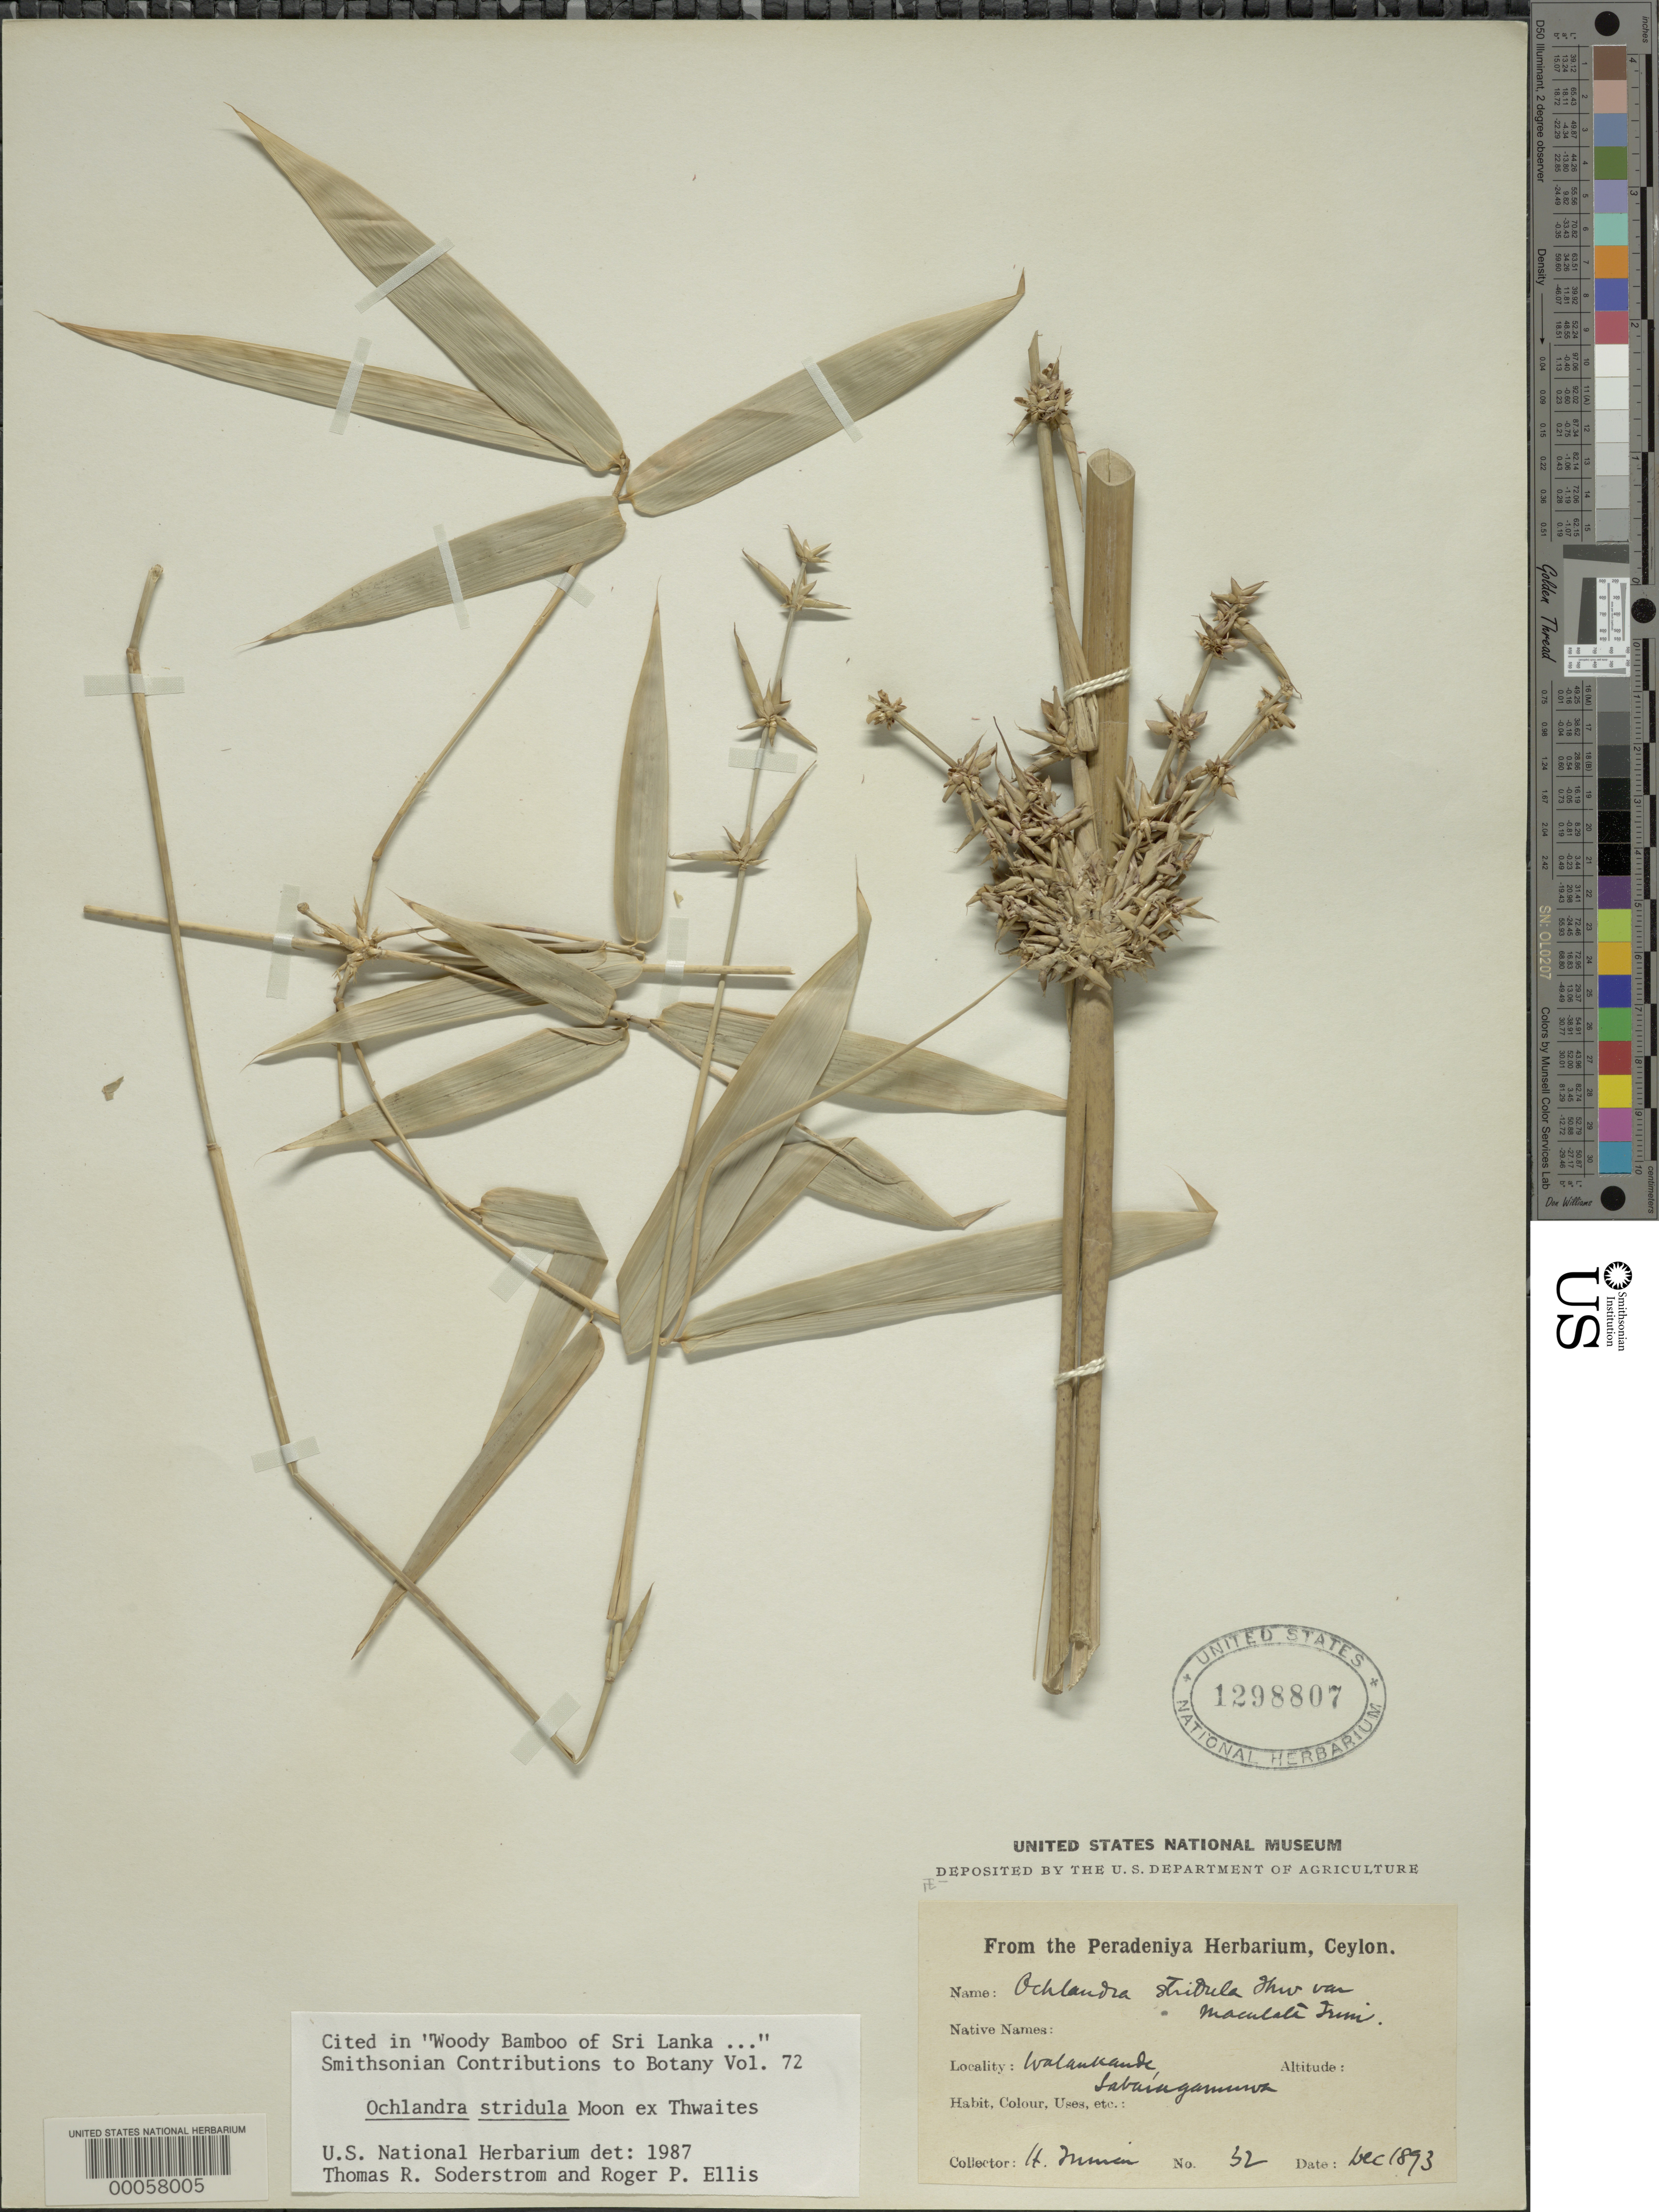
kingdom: Plantae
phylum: Tracheophyta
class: Liliopsida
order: Poales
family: Poaceae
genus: Ochlandra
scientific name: Ochlandra stridula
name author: Moon ex Thwaites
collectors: H. Minen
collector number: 32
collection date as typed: Dec 1893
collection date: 1893-12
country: Sri Lanka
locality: Walankande, sabaragammon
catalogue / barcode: US 1298807